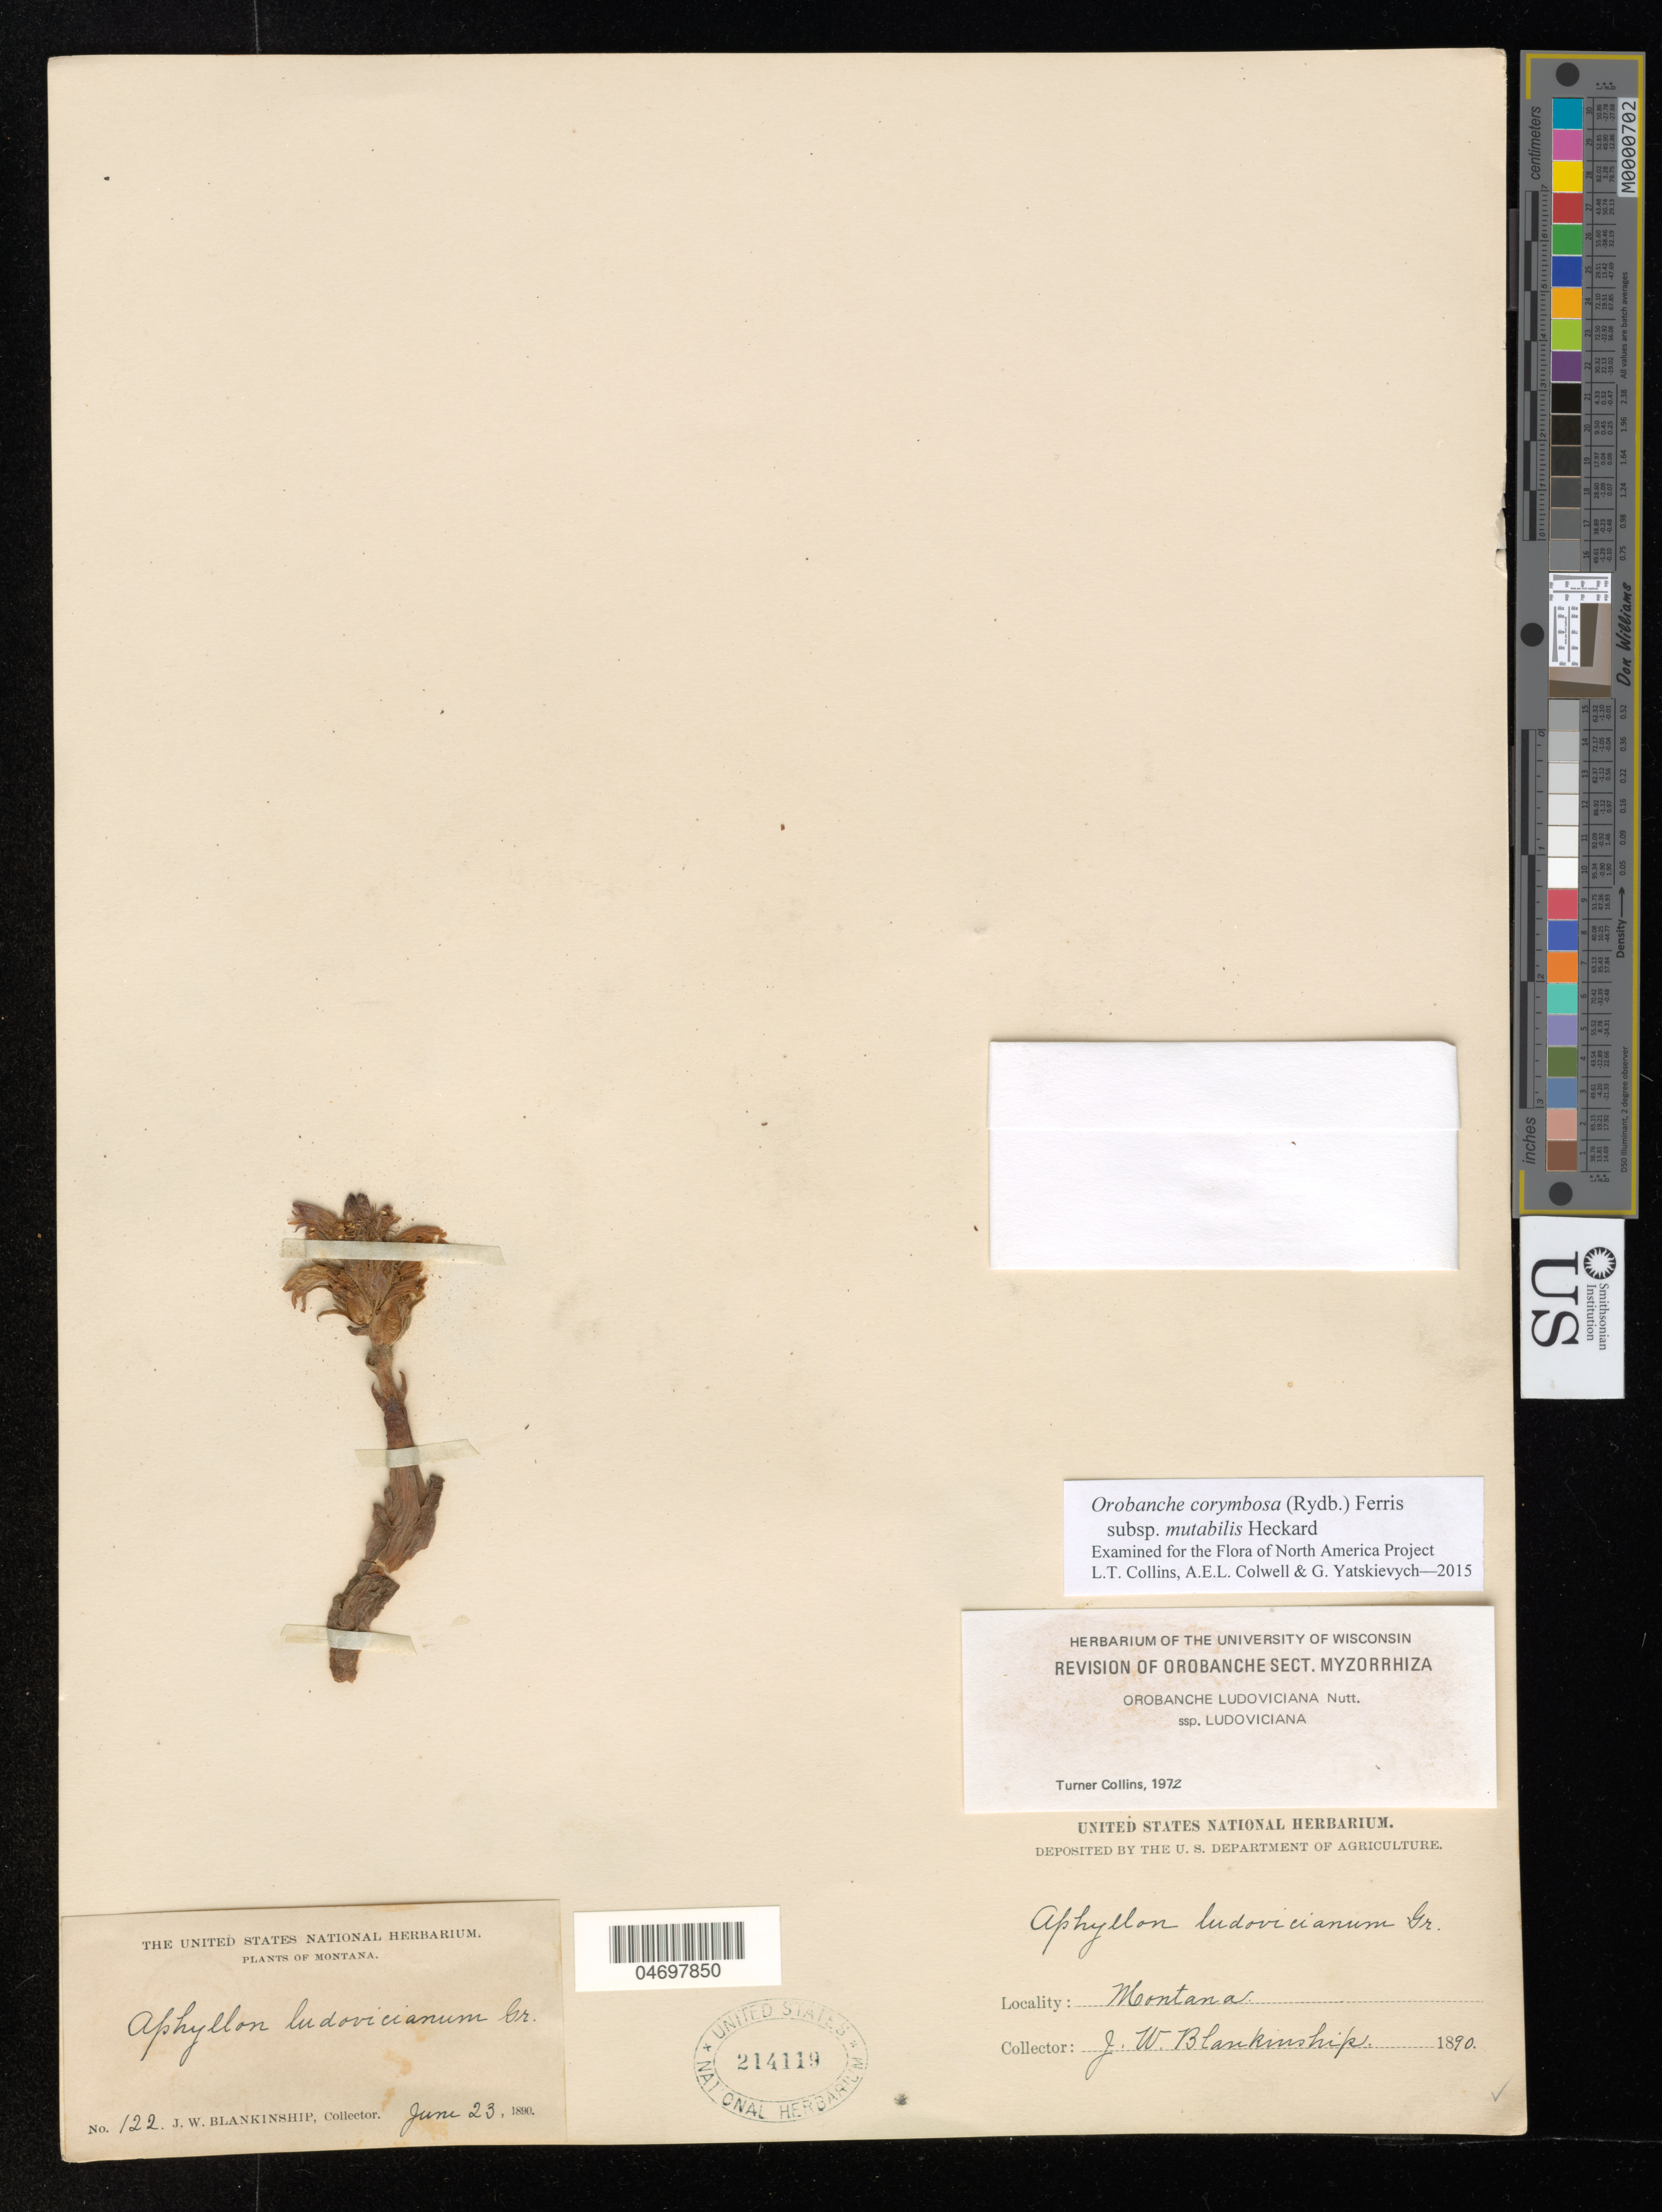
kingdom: Plantae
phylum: Tracheophyta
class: Magnoliopsida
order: Lamiales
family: Orobanchaceae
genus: Orobanche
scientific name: Orobanche corymbosa subsp. mutabilis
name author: Heckard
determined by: Collins, L. T.; Colwell, A. E.; Yatskievych, G. A.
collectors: J. W. Blankinship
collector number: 122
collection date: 1890-06-23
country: United States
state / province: Montana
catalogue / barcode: US 214119